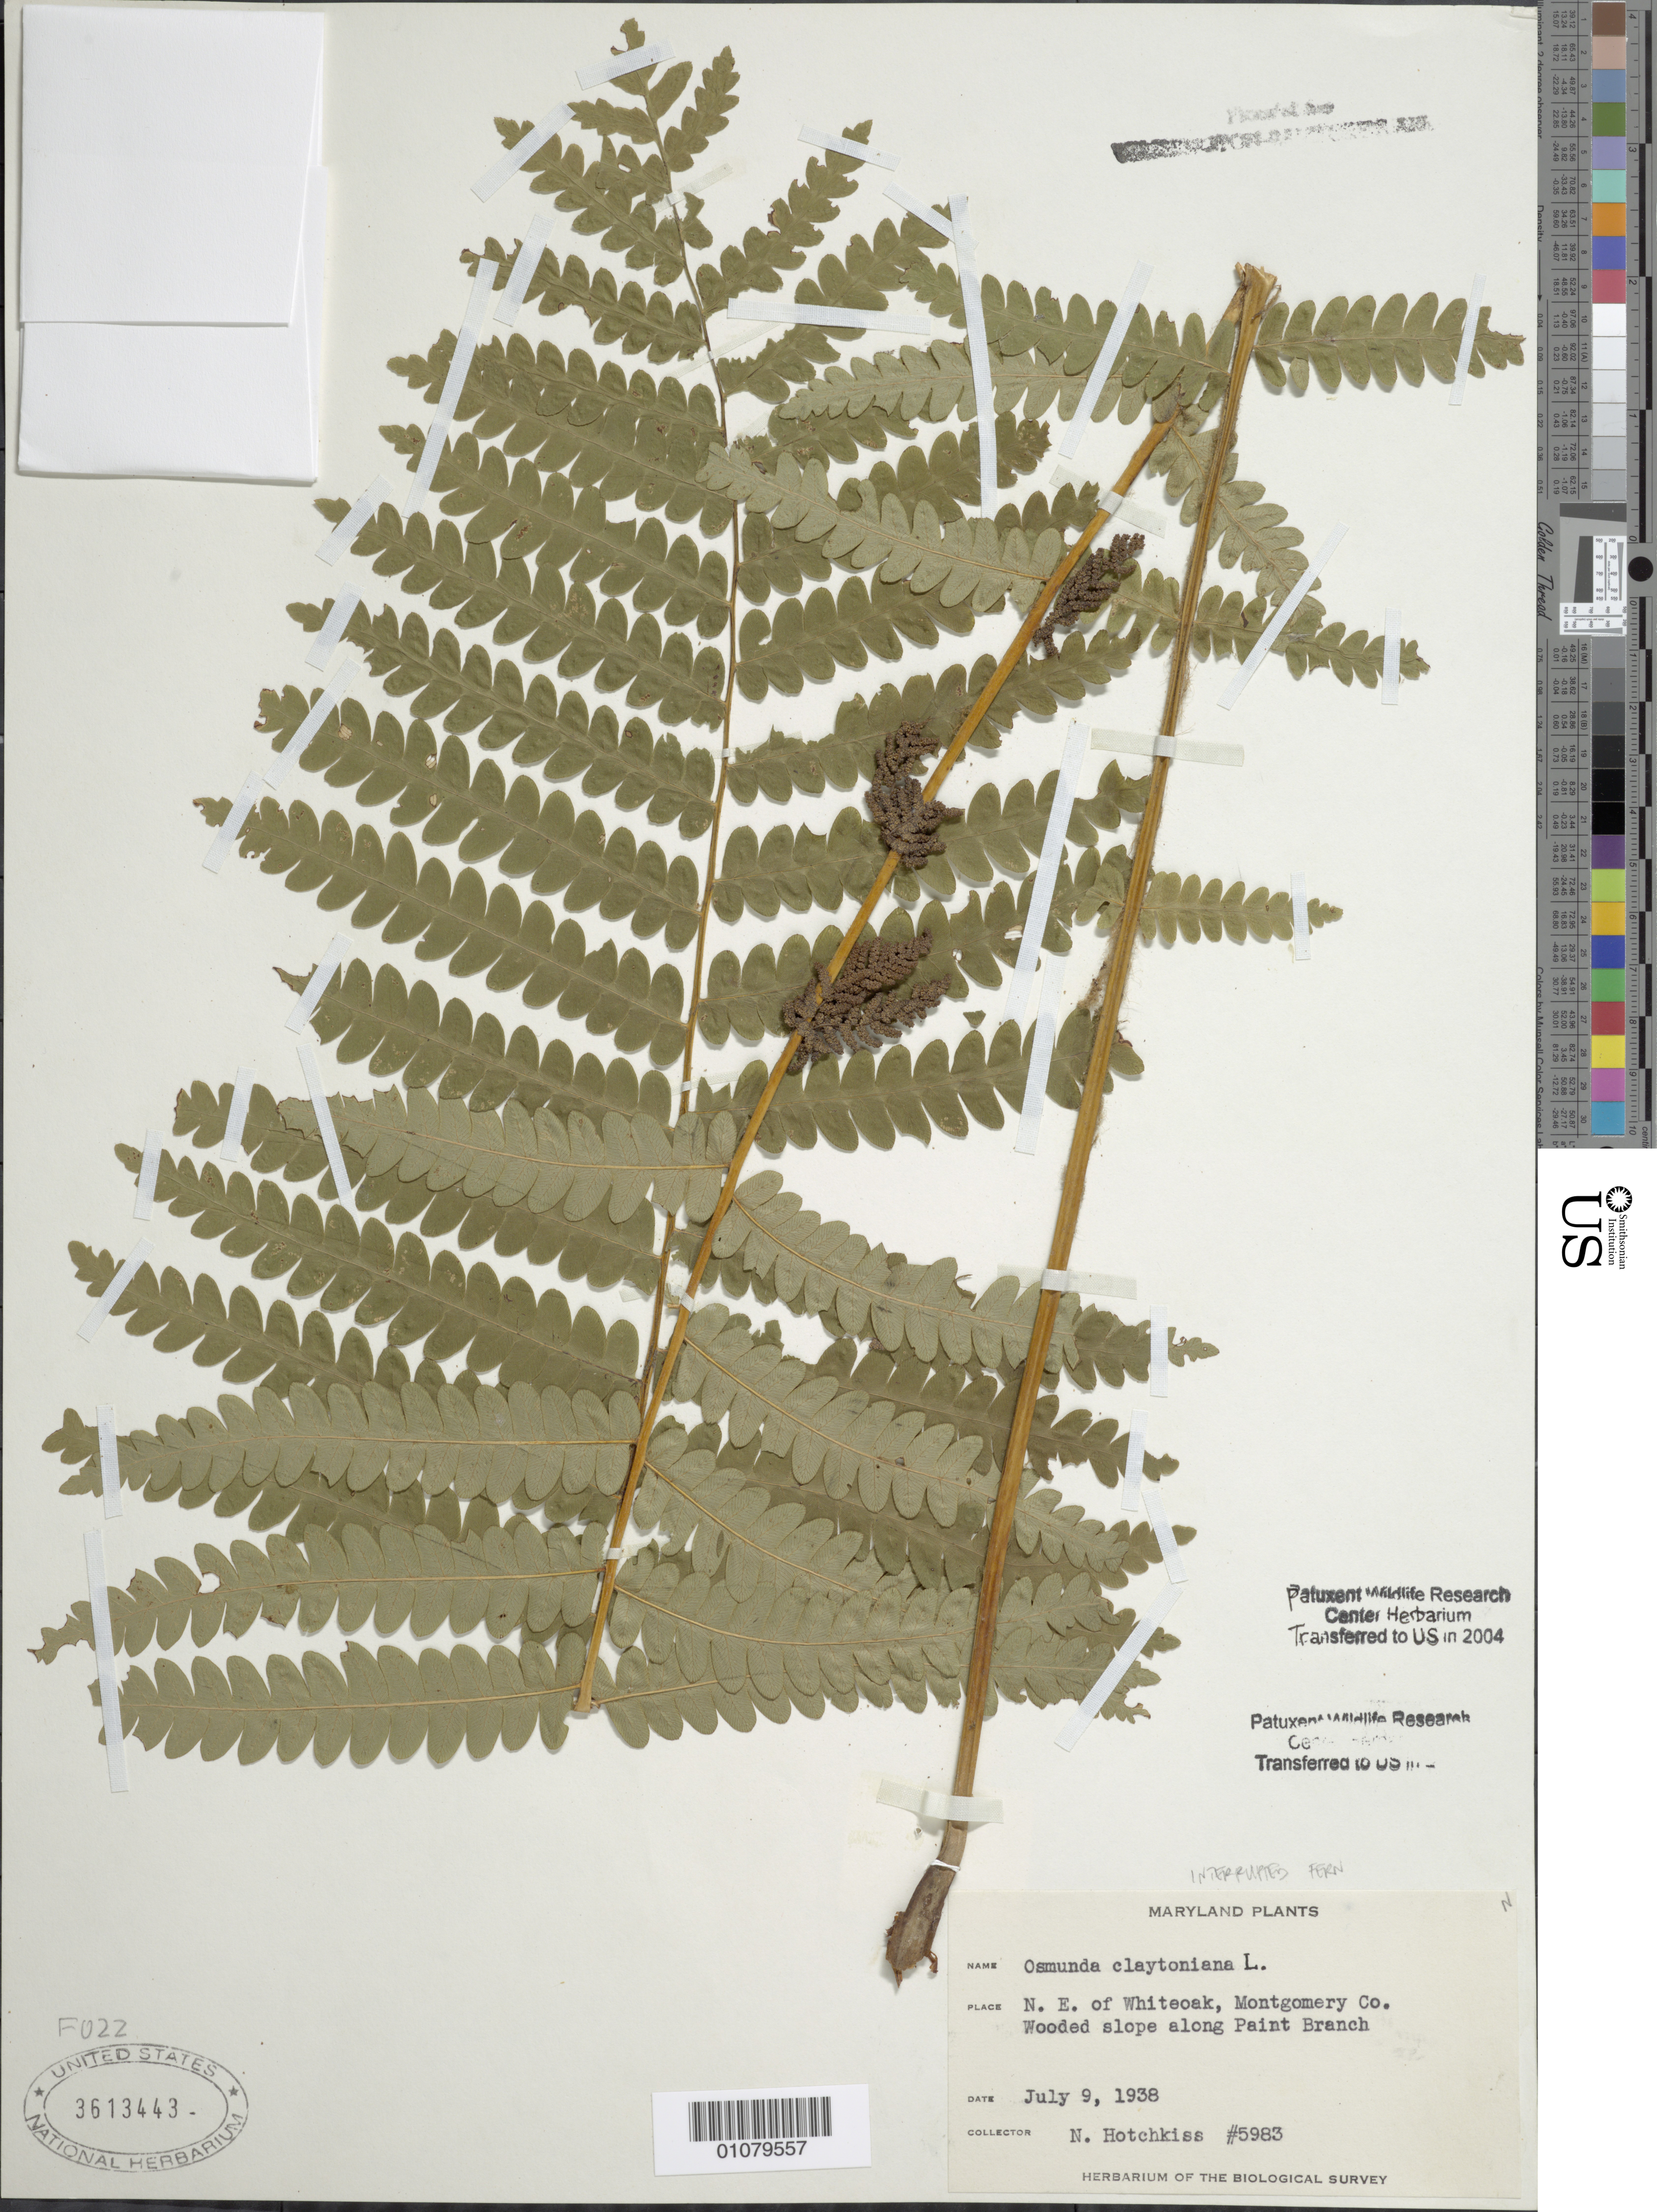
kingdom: Plantae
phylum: Tracheophyta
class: Polypodiopsida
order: Osmundales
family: Osmundaceae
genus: Osmunda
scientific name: Osmunda claytoniana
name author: (L.) Tagawa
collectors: N. Hotchkiss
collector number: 5983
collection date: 1938-07-09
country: United States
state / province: Maryland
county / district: Montgomery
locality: N.E. of White Oak, along Paint Branch.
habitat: Wooded slope.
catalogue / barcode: US 3613443